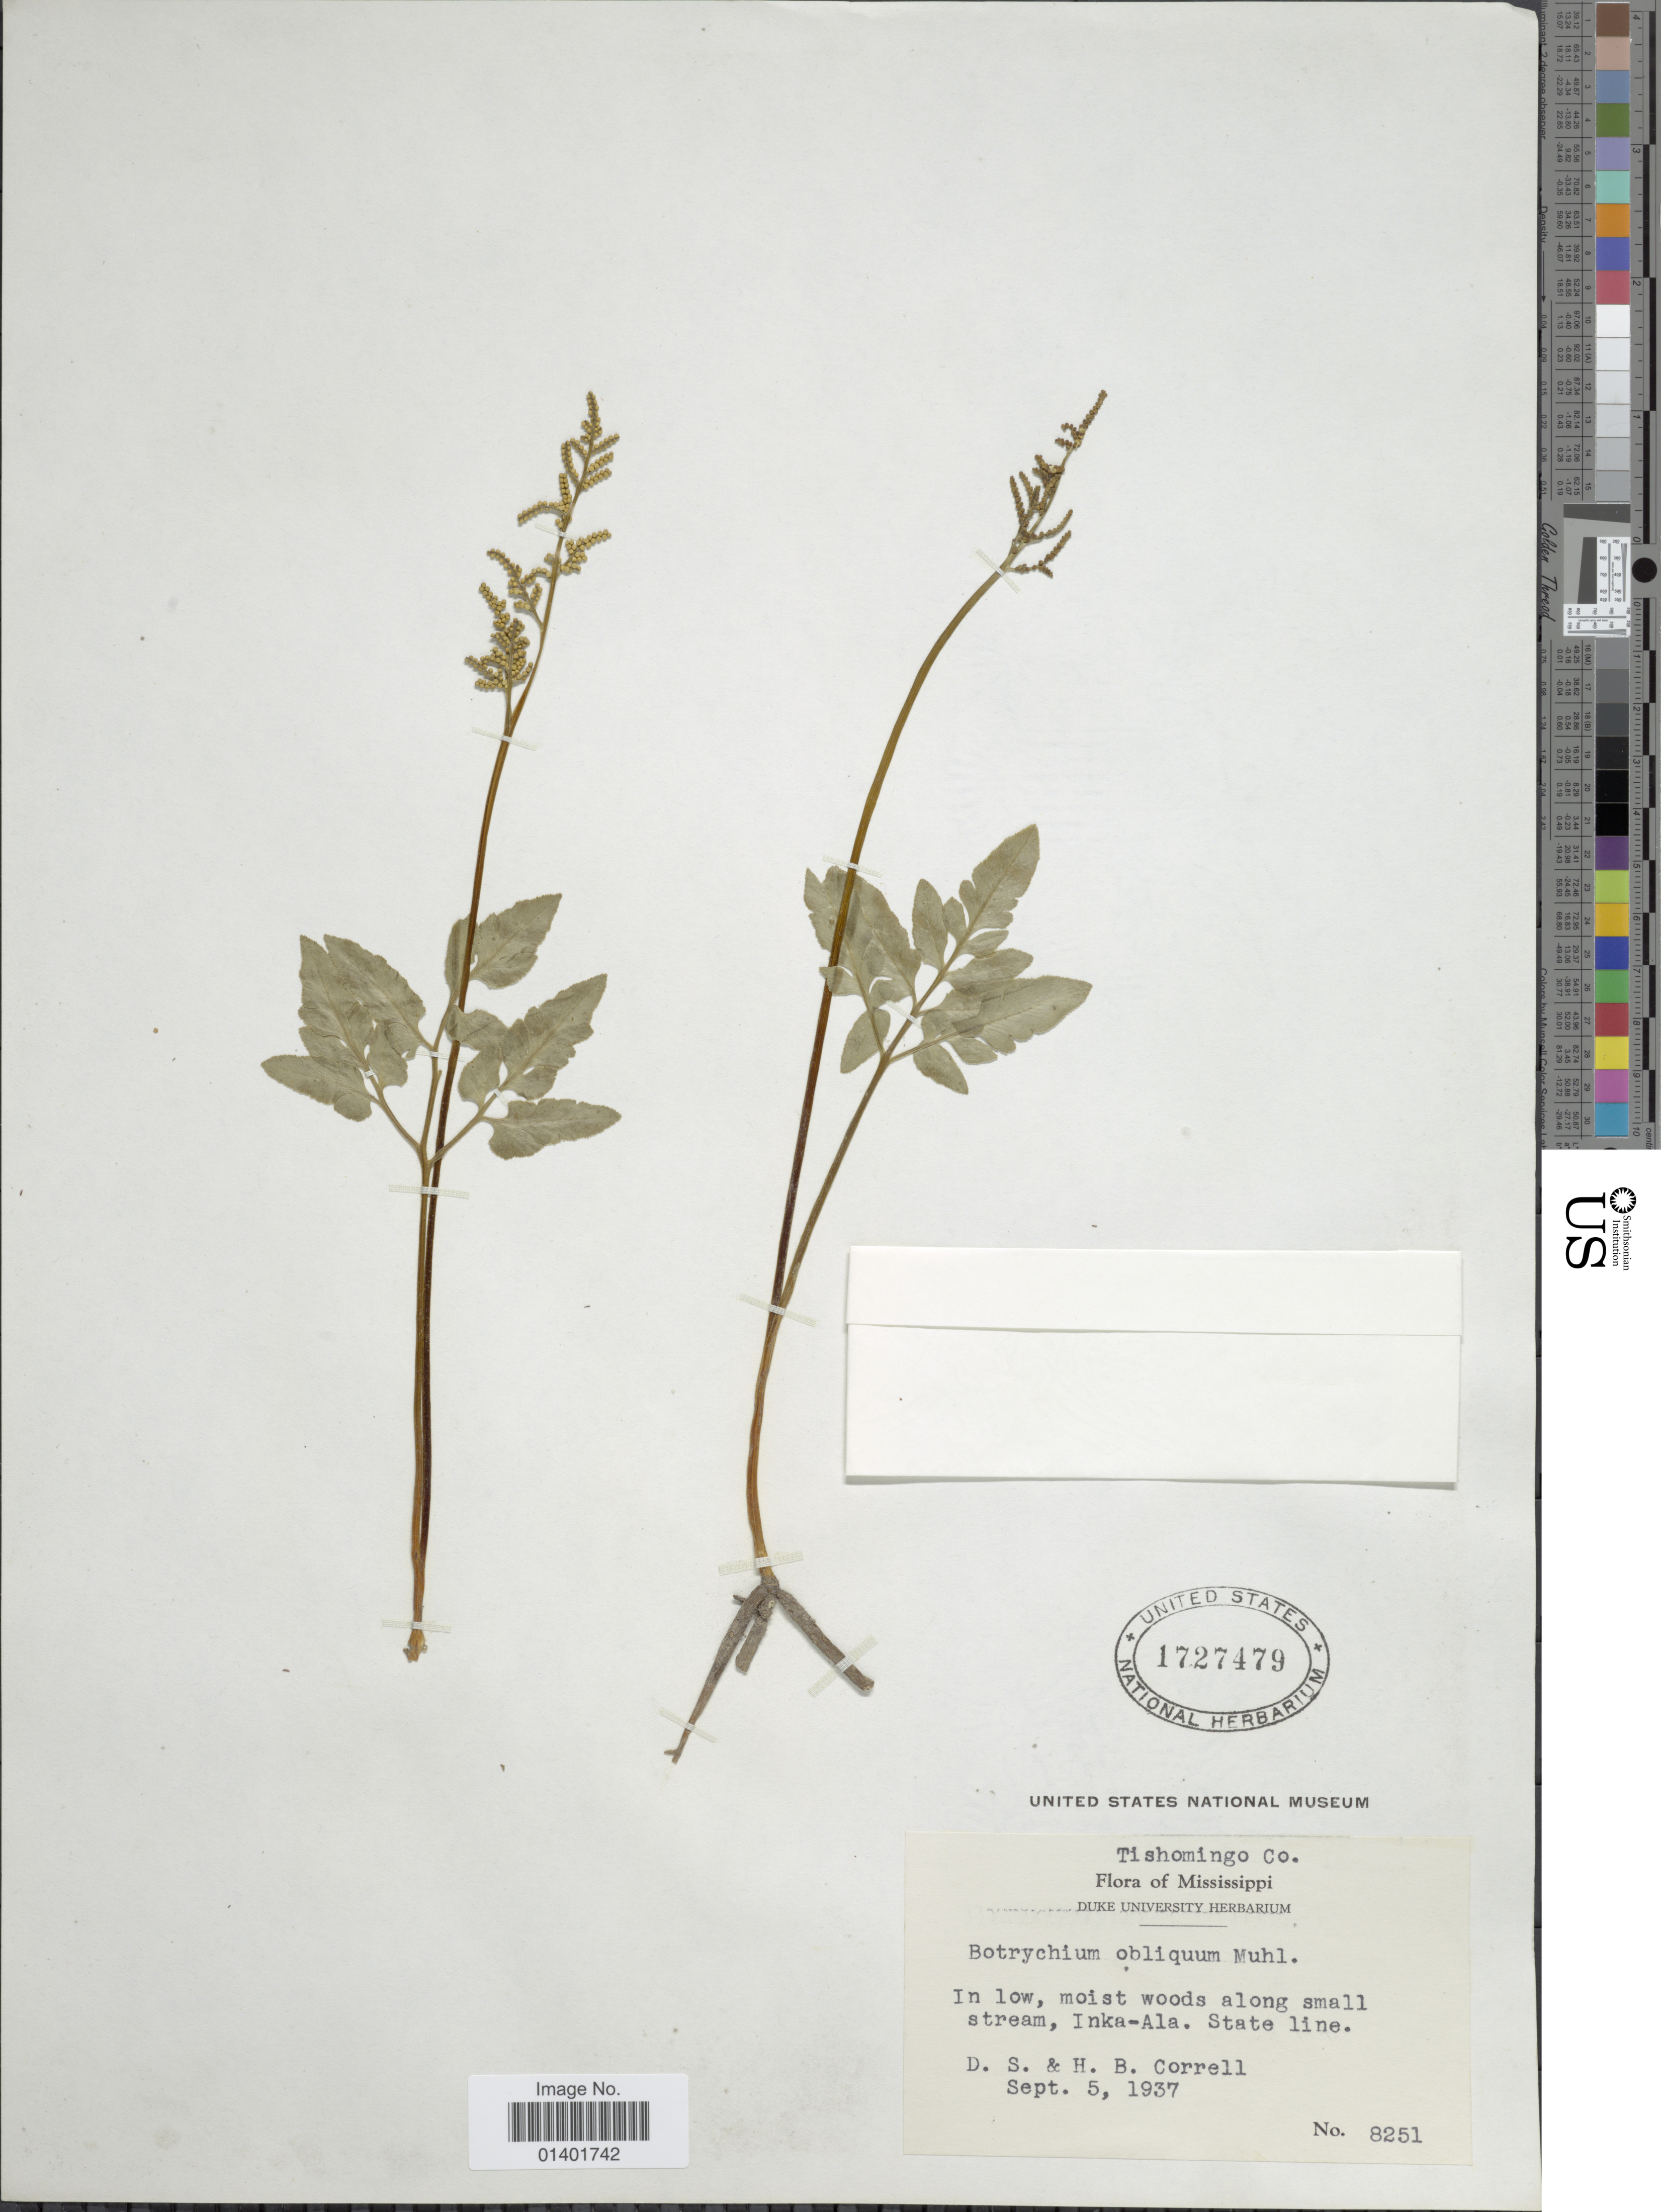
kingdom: Plantae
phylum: Tracheophyta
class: Polypodiopsida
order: Ophioglossales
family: Ophioglossaceae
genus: Botrychium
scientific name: Botrychium dissectum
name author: Spreng.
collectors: D. S. Correll & H. Correll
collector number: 8251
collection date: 1937-09-05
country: United States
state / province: Mississippi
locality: Tishomingo Co. In low, moist woods along small stream, Inka-Ala. State line.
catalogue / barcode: US 1727479